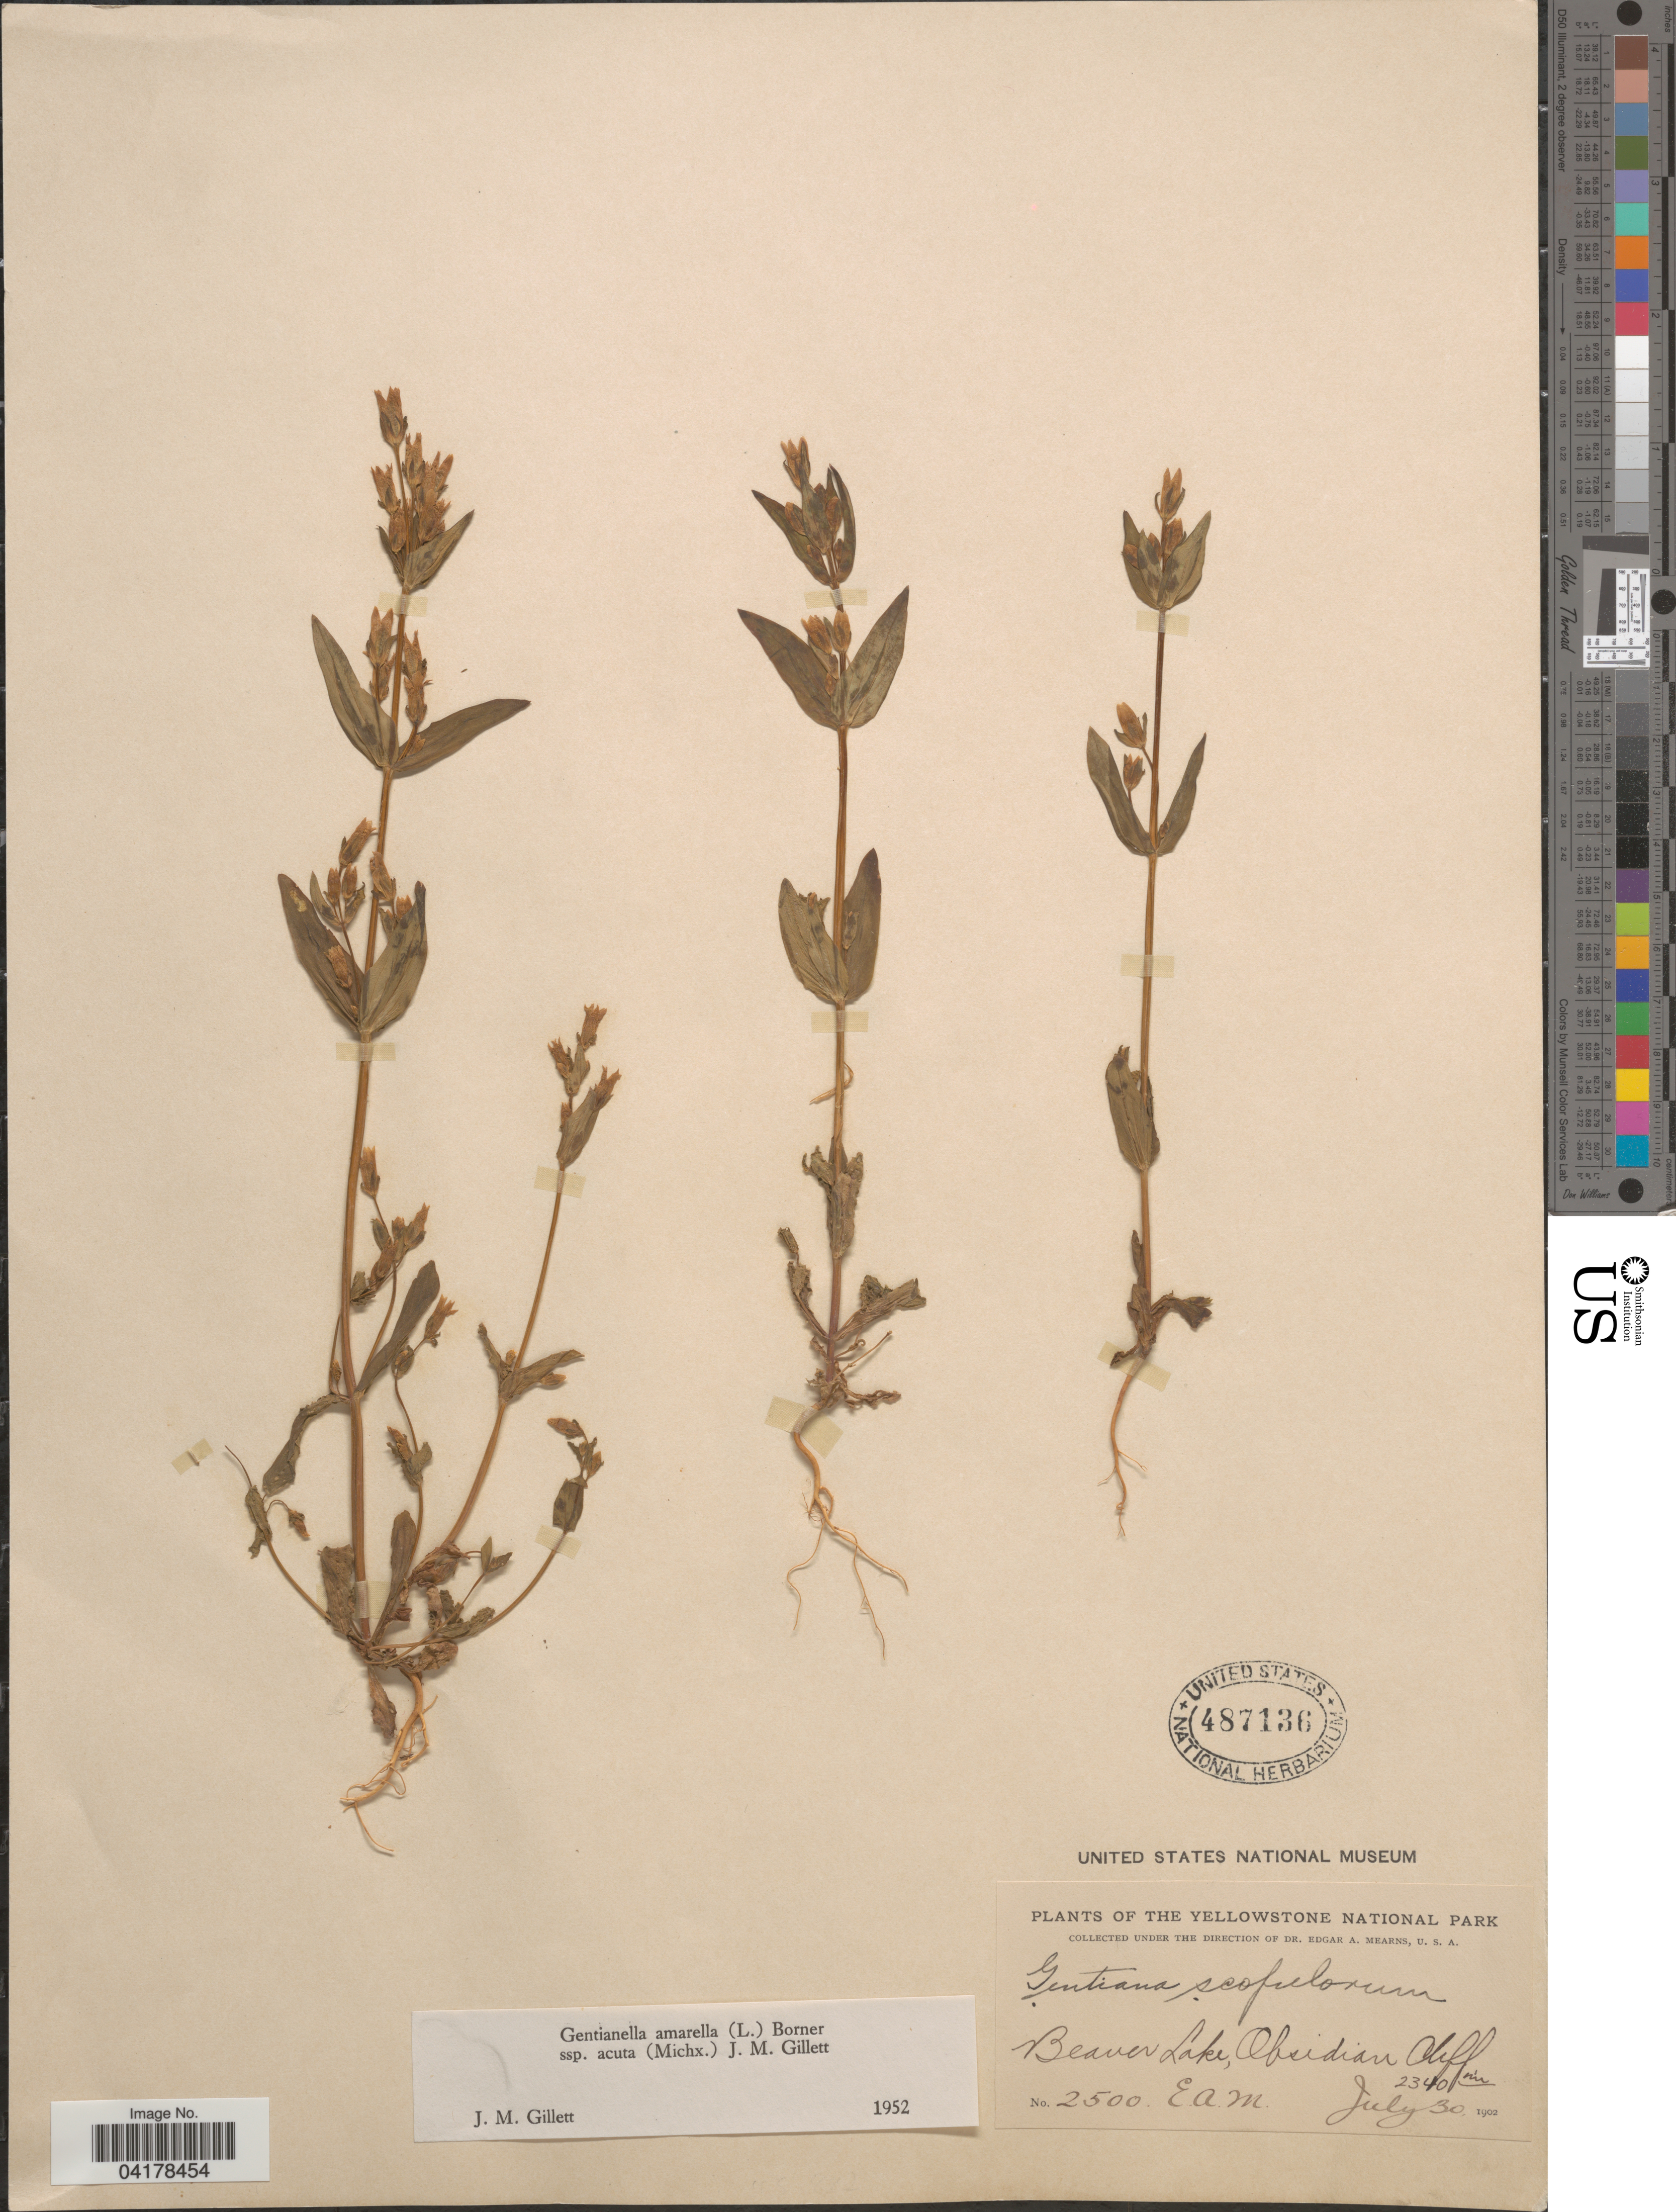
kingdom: Plantae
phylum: Tracheophyta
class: Magnoliopsida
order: Gentianales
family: Gentianaceae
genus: Gentianella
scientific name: Gentianella amarella subsp. acuta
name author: (Michx.) J.M. Gillett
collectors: E. A. Mearns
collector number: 2500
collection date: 1902-07-30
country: United States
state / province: Wyoming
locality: The Yellowstone National Park. Beaver Lake, Obsidian Cliff.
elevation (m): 2340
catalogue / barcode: US 487136